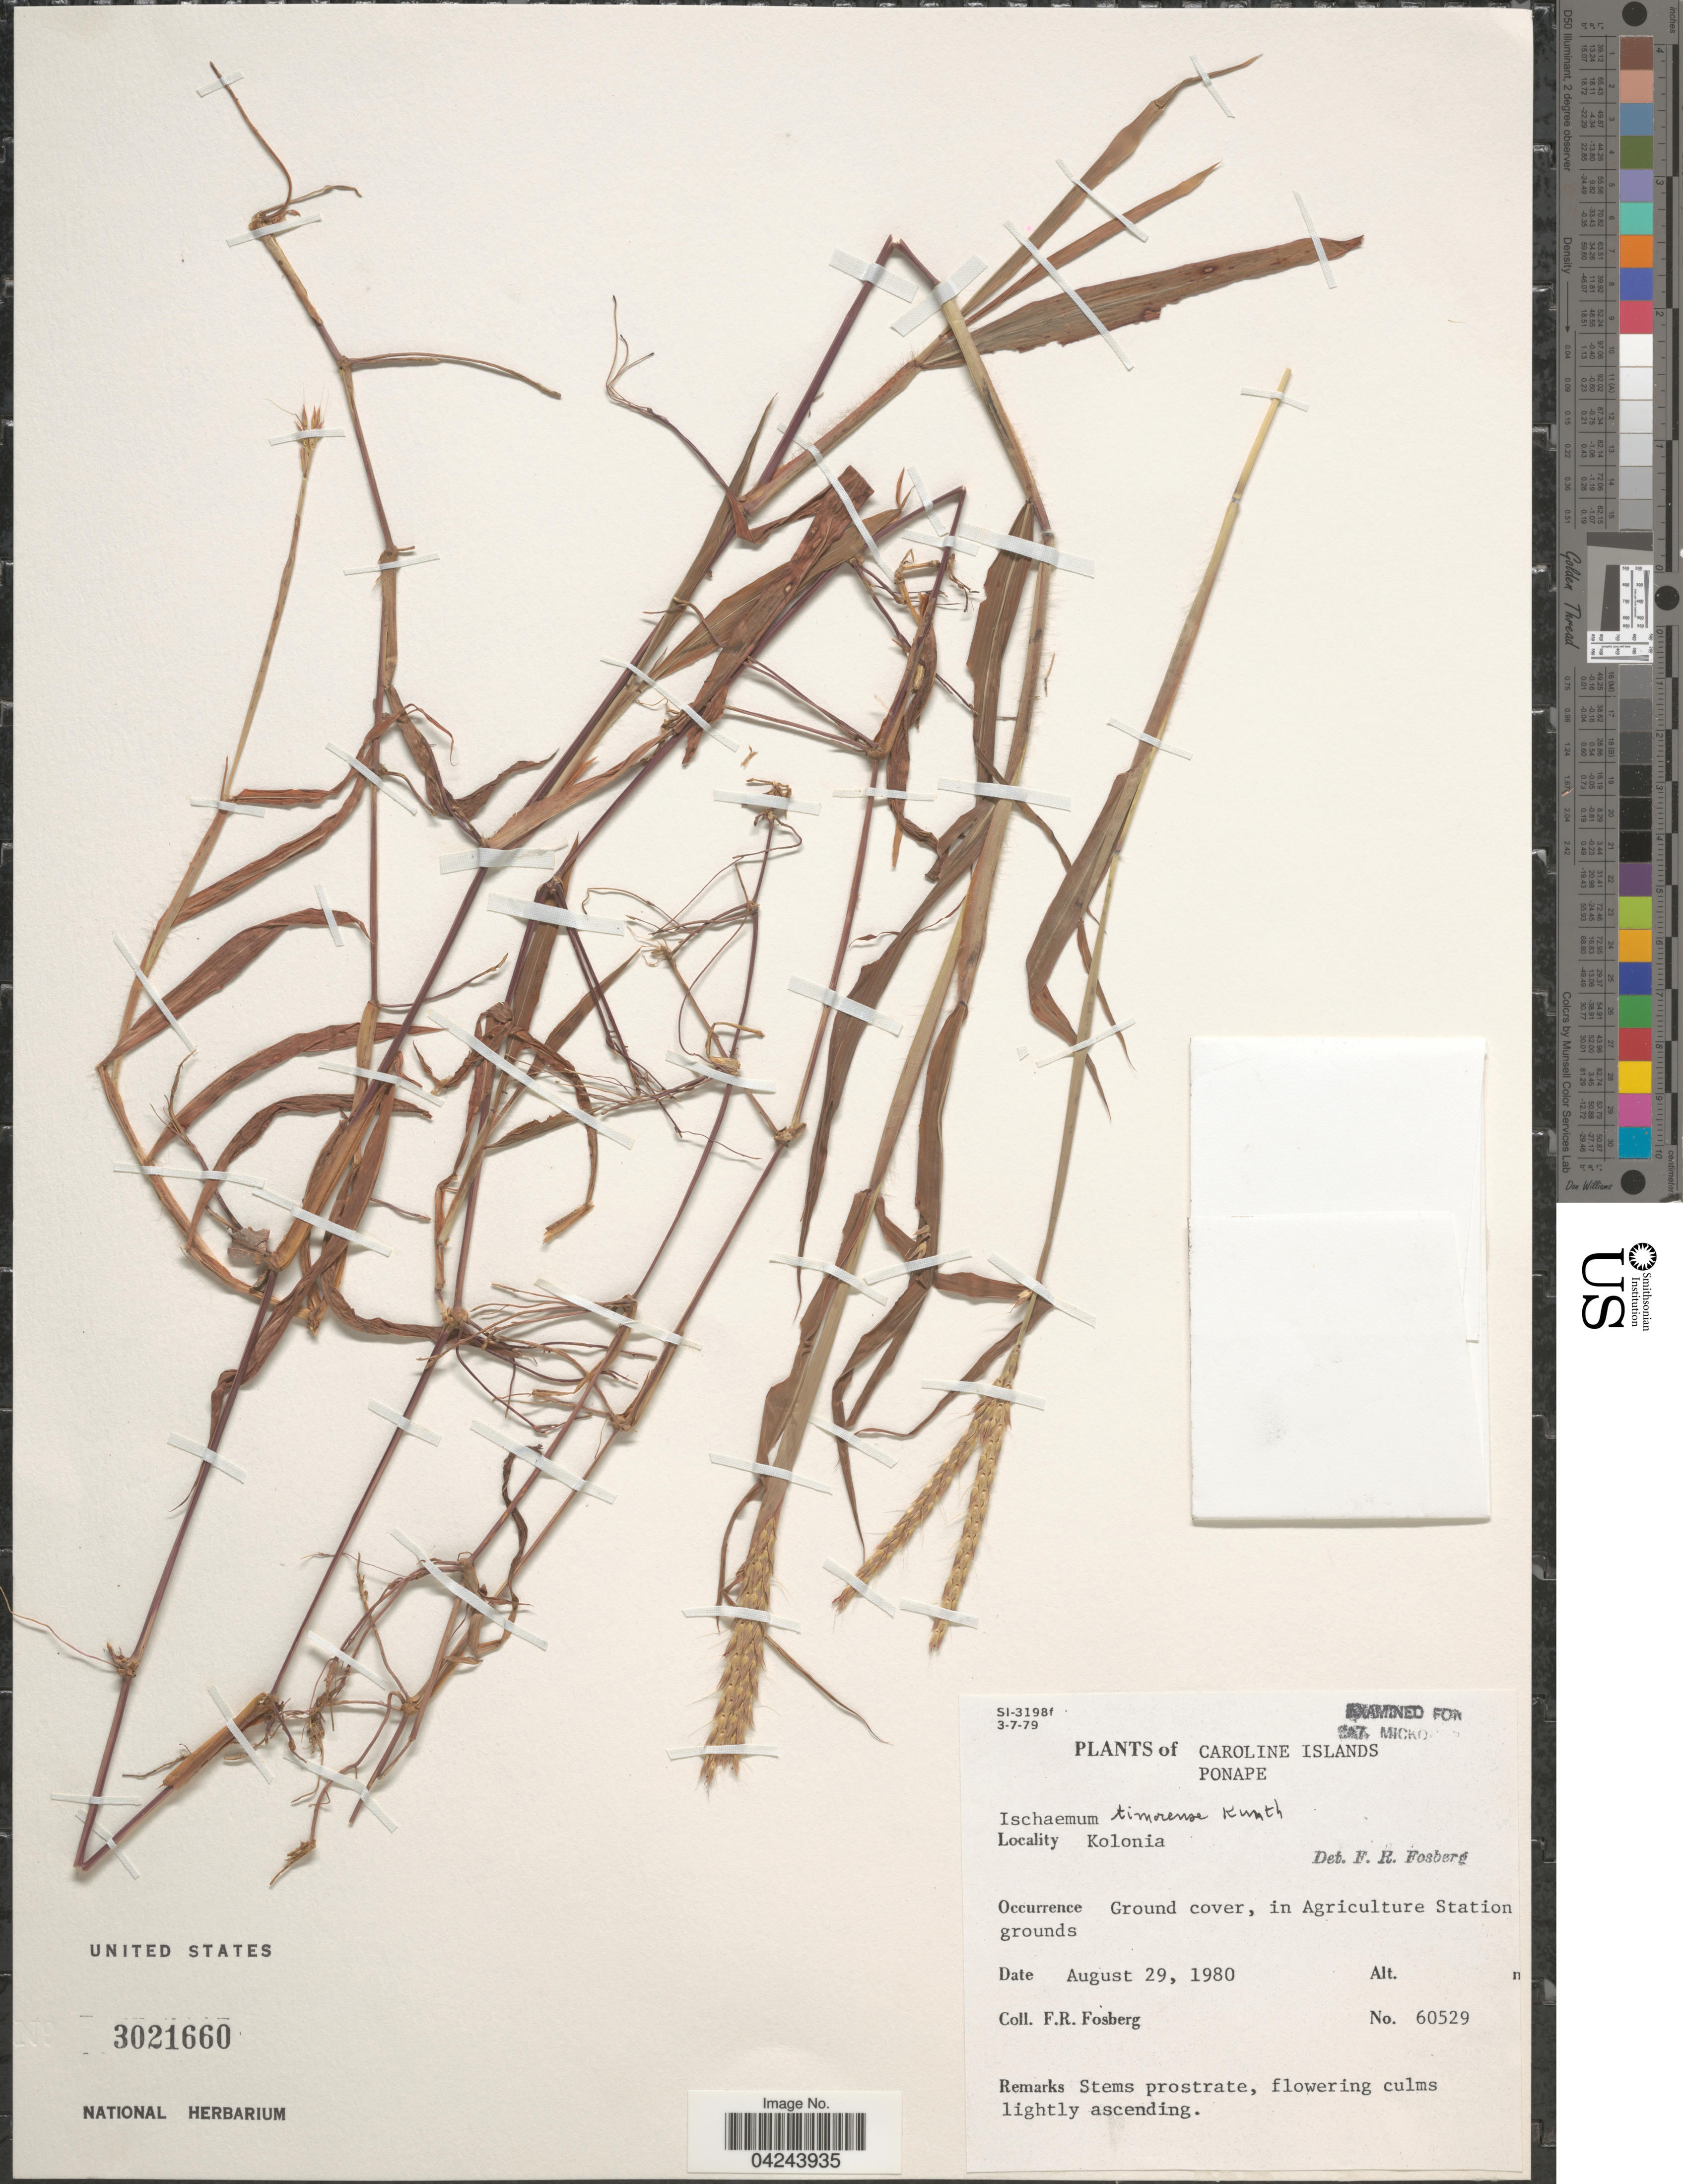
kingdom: Plantae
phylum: Tracheophyta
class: Liliopsida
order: Poales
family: Poaceae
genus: Ischaemum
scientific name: Ischaemum timorense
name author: Kunth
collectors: F. R. Fosberg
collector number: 60529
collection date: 1980-08-29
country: Micronesia, Federated States of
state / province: Pohnpei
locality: Caroline Islands. Ponape. Kolonia. Ground cover, in Agriculture Station grounds.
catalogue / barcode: US 3021660